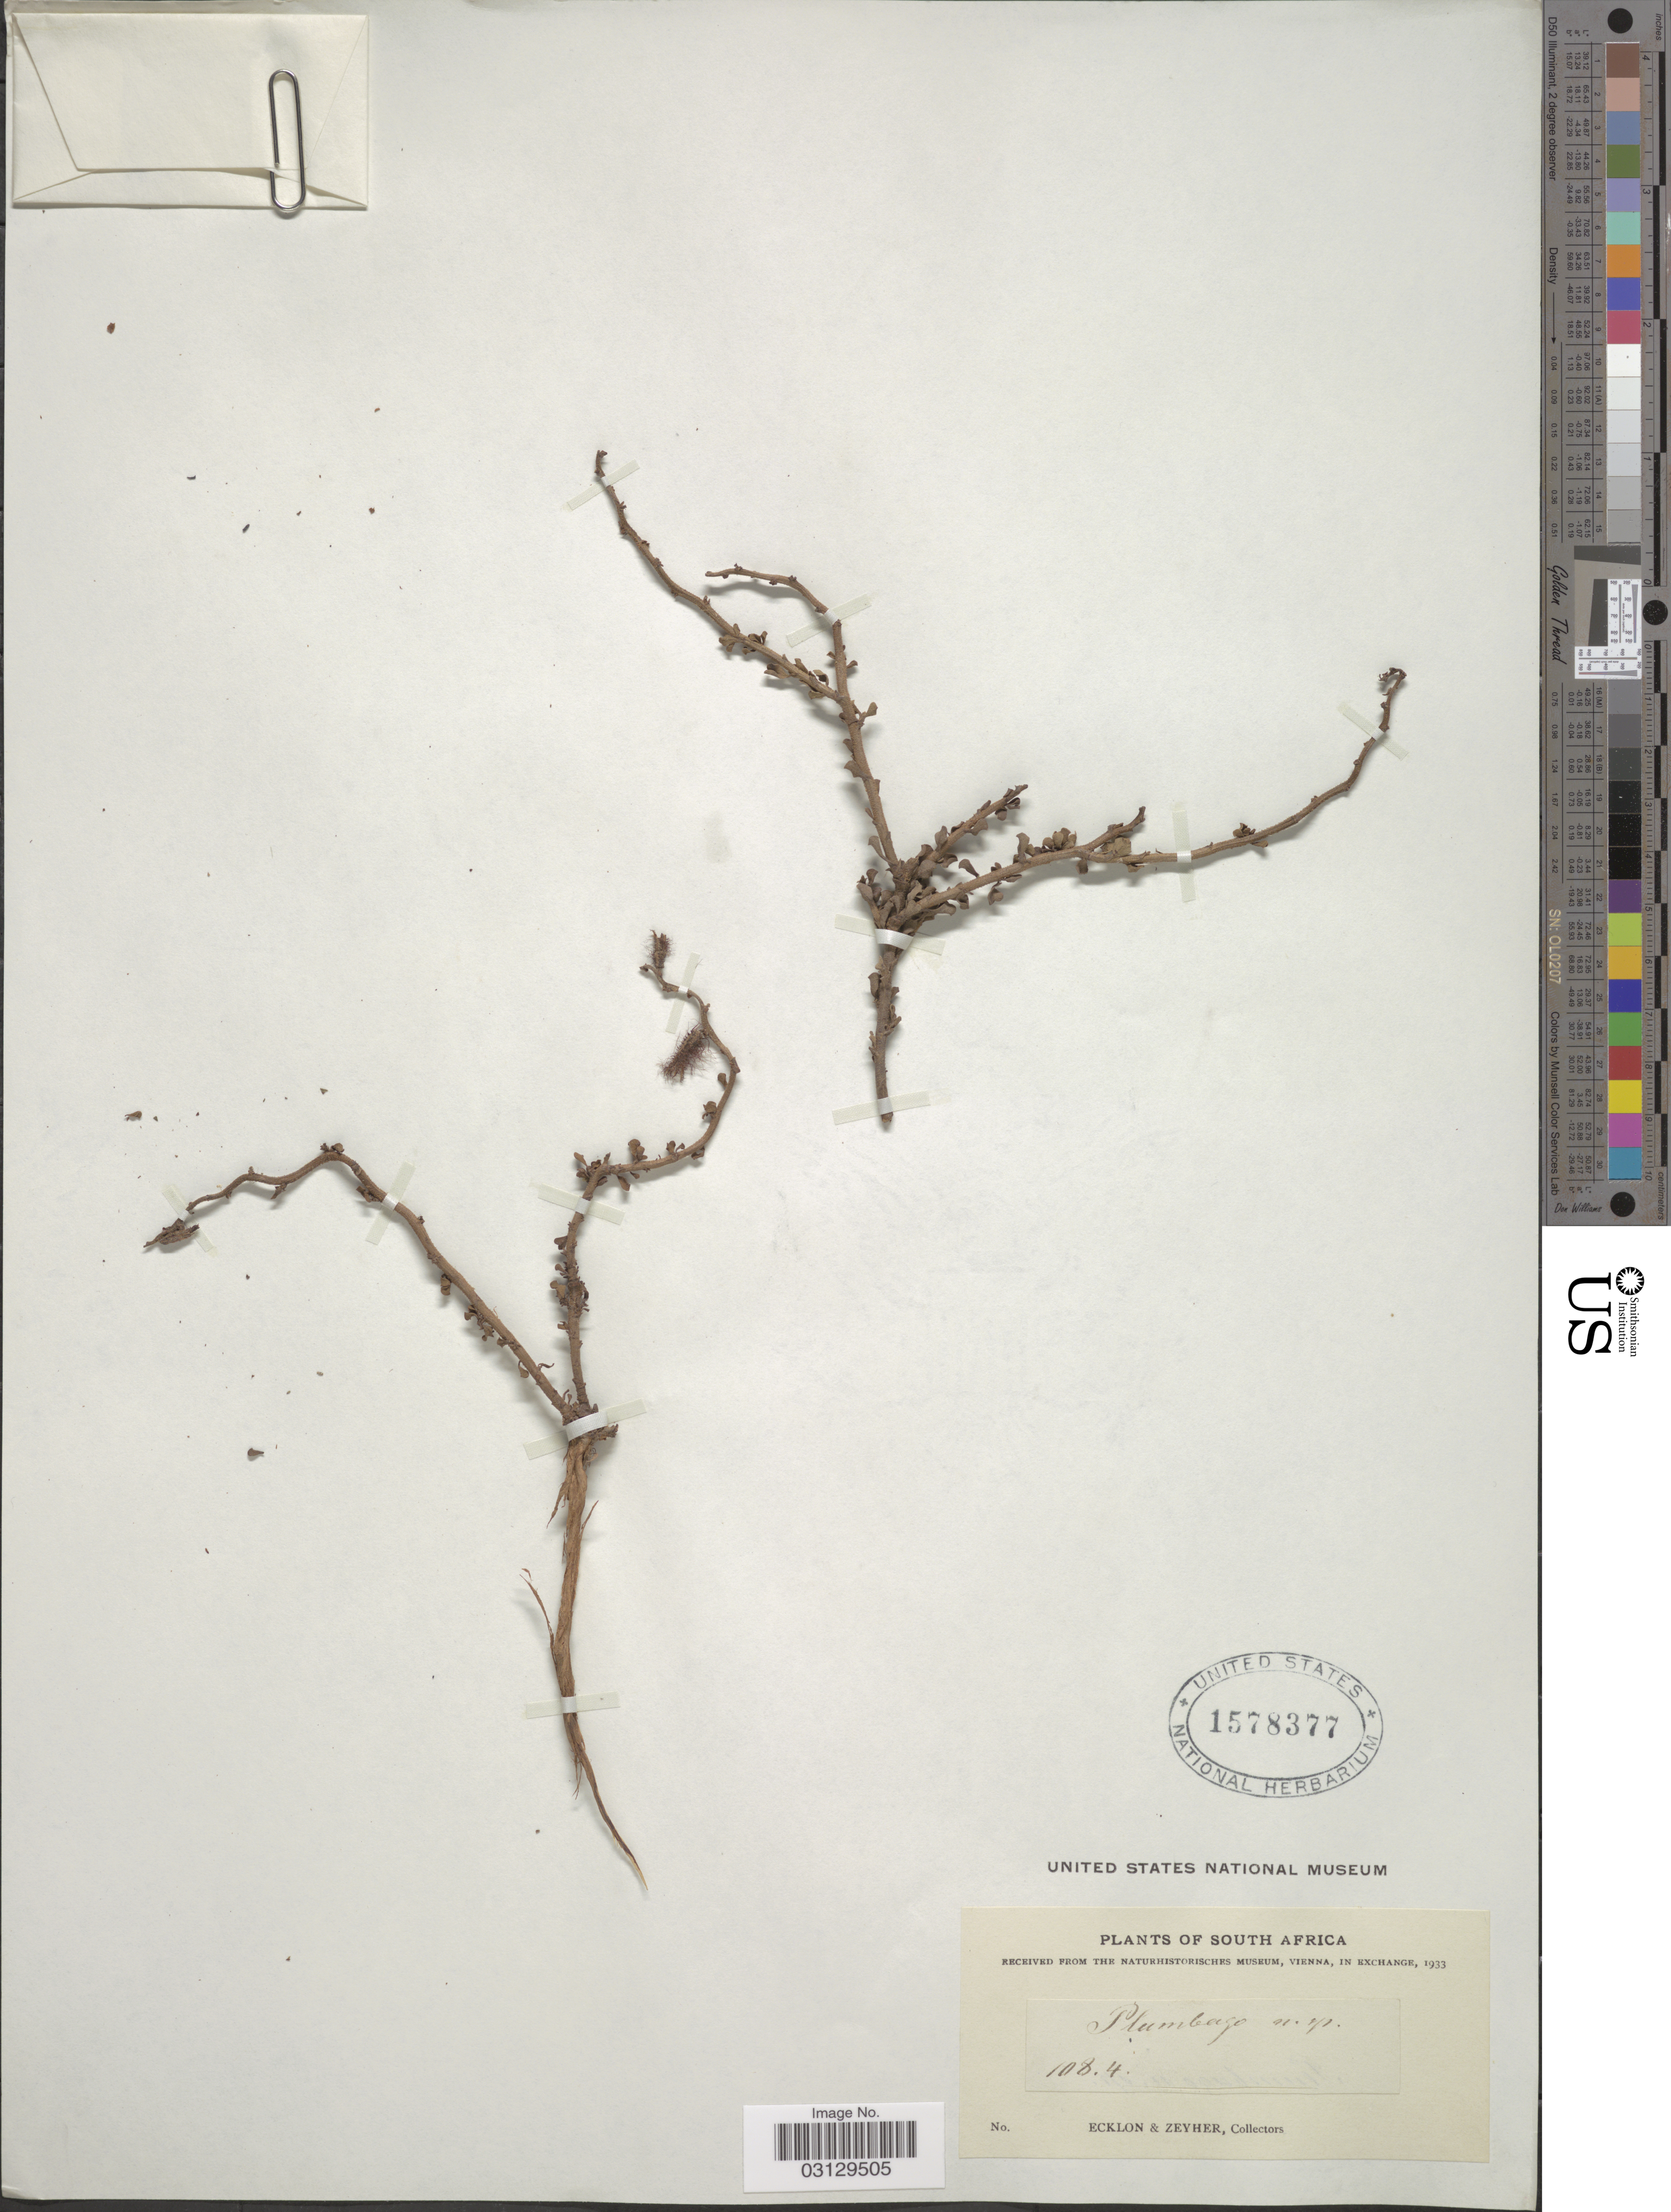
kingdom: Plantae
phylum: Tracheophyta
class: Magnoliopsida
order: Caryophyllales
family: Plumbaginaceae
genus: Plumbago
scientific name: Plumbago sp.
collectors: -. Ecklon & -. Zeyher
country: South Africa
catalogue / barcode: US 1578377